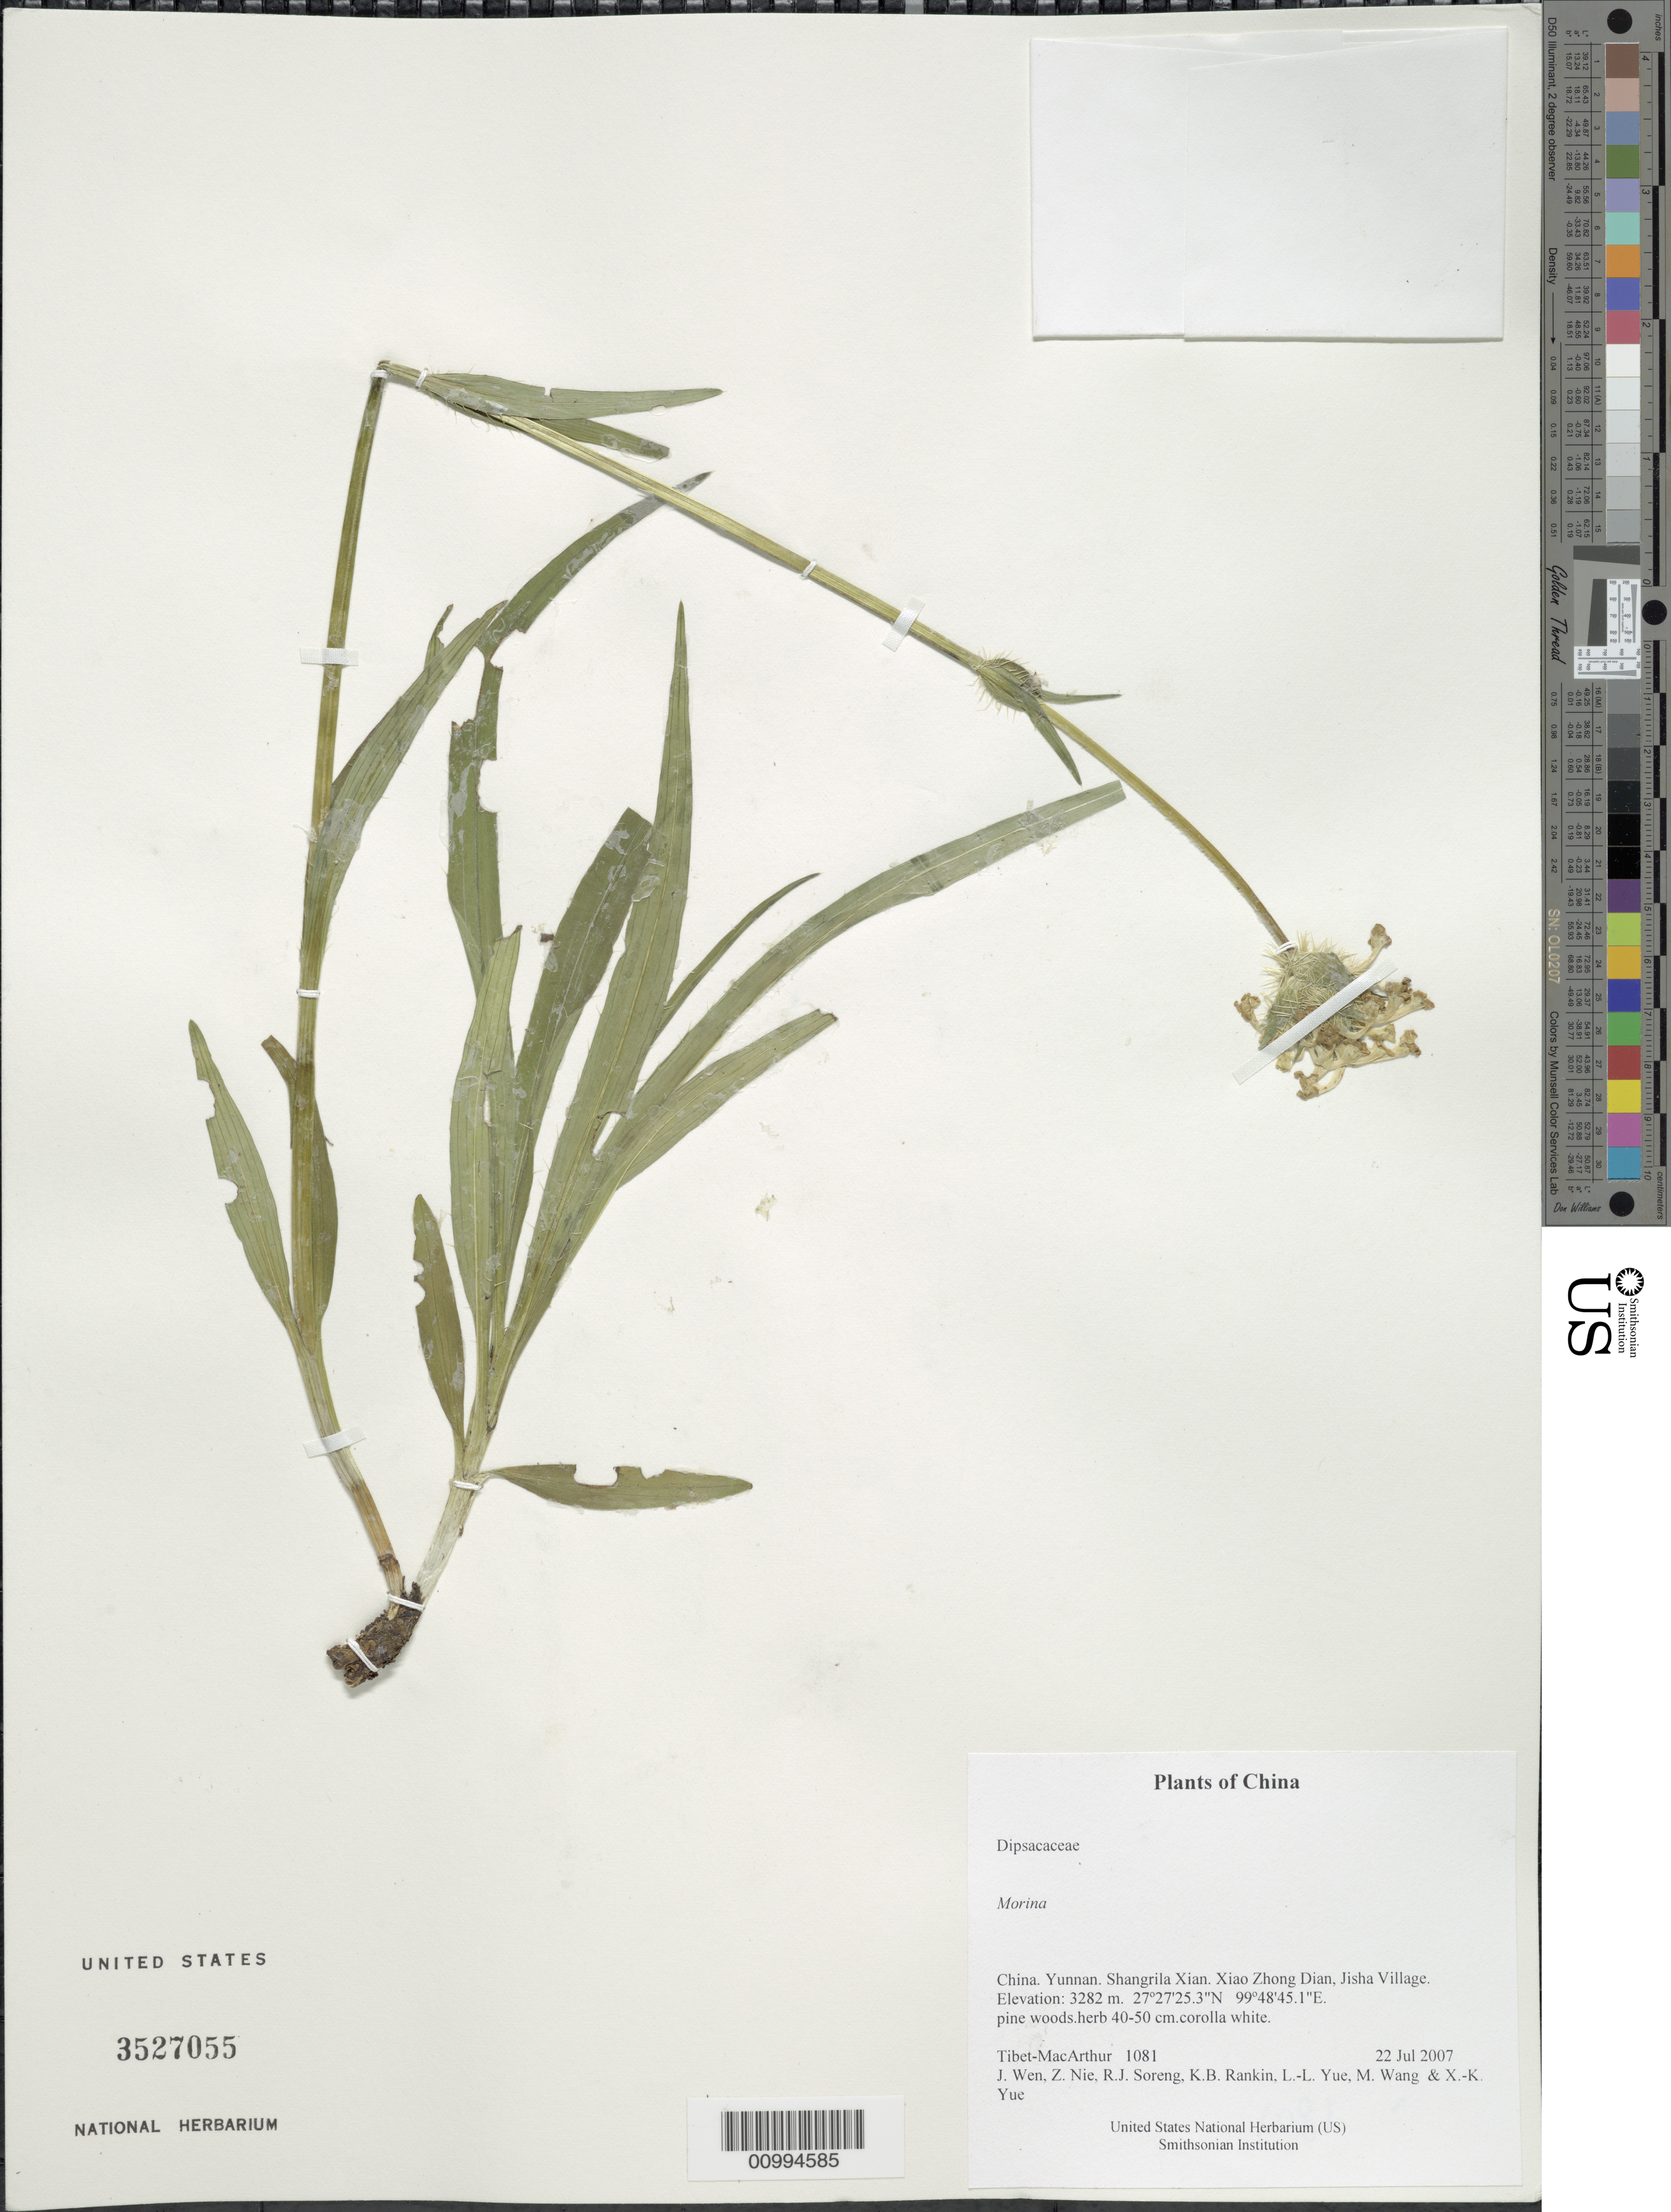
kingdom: Plantae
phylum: Tracheophyta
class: Magnoliopsida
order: Dipsacales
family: Caprifoliaceae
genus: Morina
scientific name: Morina sp.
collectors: Tibet-MacArthur, J. Wen, Z. Nie, R. J. Soreng, K. Rankin, L. Yue, M. Wang & X. Yue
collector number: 1081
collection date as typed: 22 Jul 2007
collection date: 2007-07-22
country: China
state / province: Yunnan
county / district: Shangrila Xian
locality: Xiao Zhong Dian, Jisha Village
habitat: pine woods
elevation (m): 3282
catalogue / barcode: US 3527055